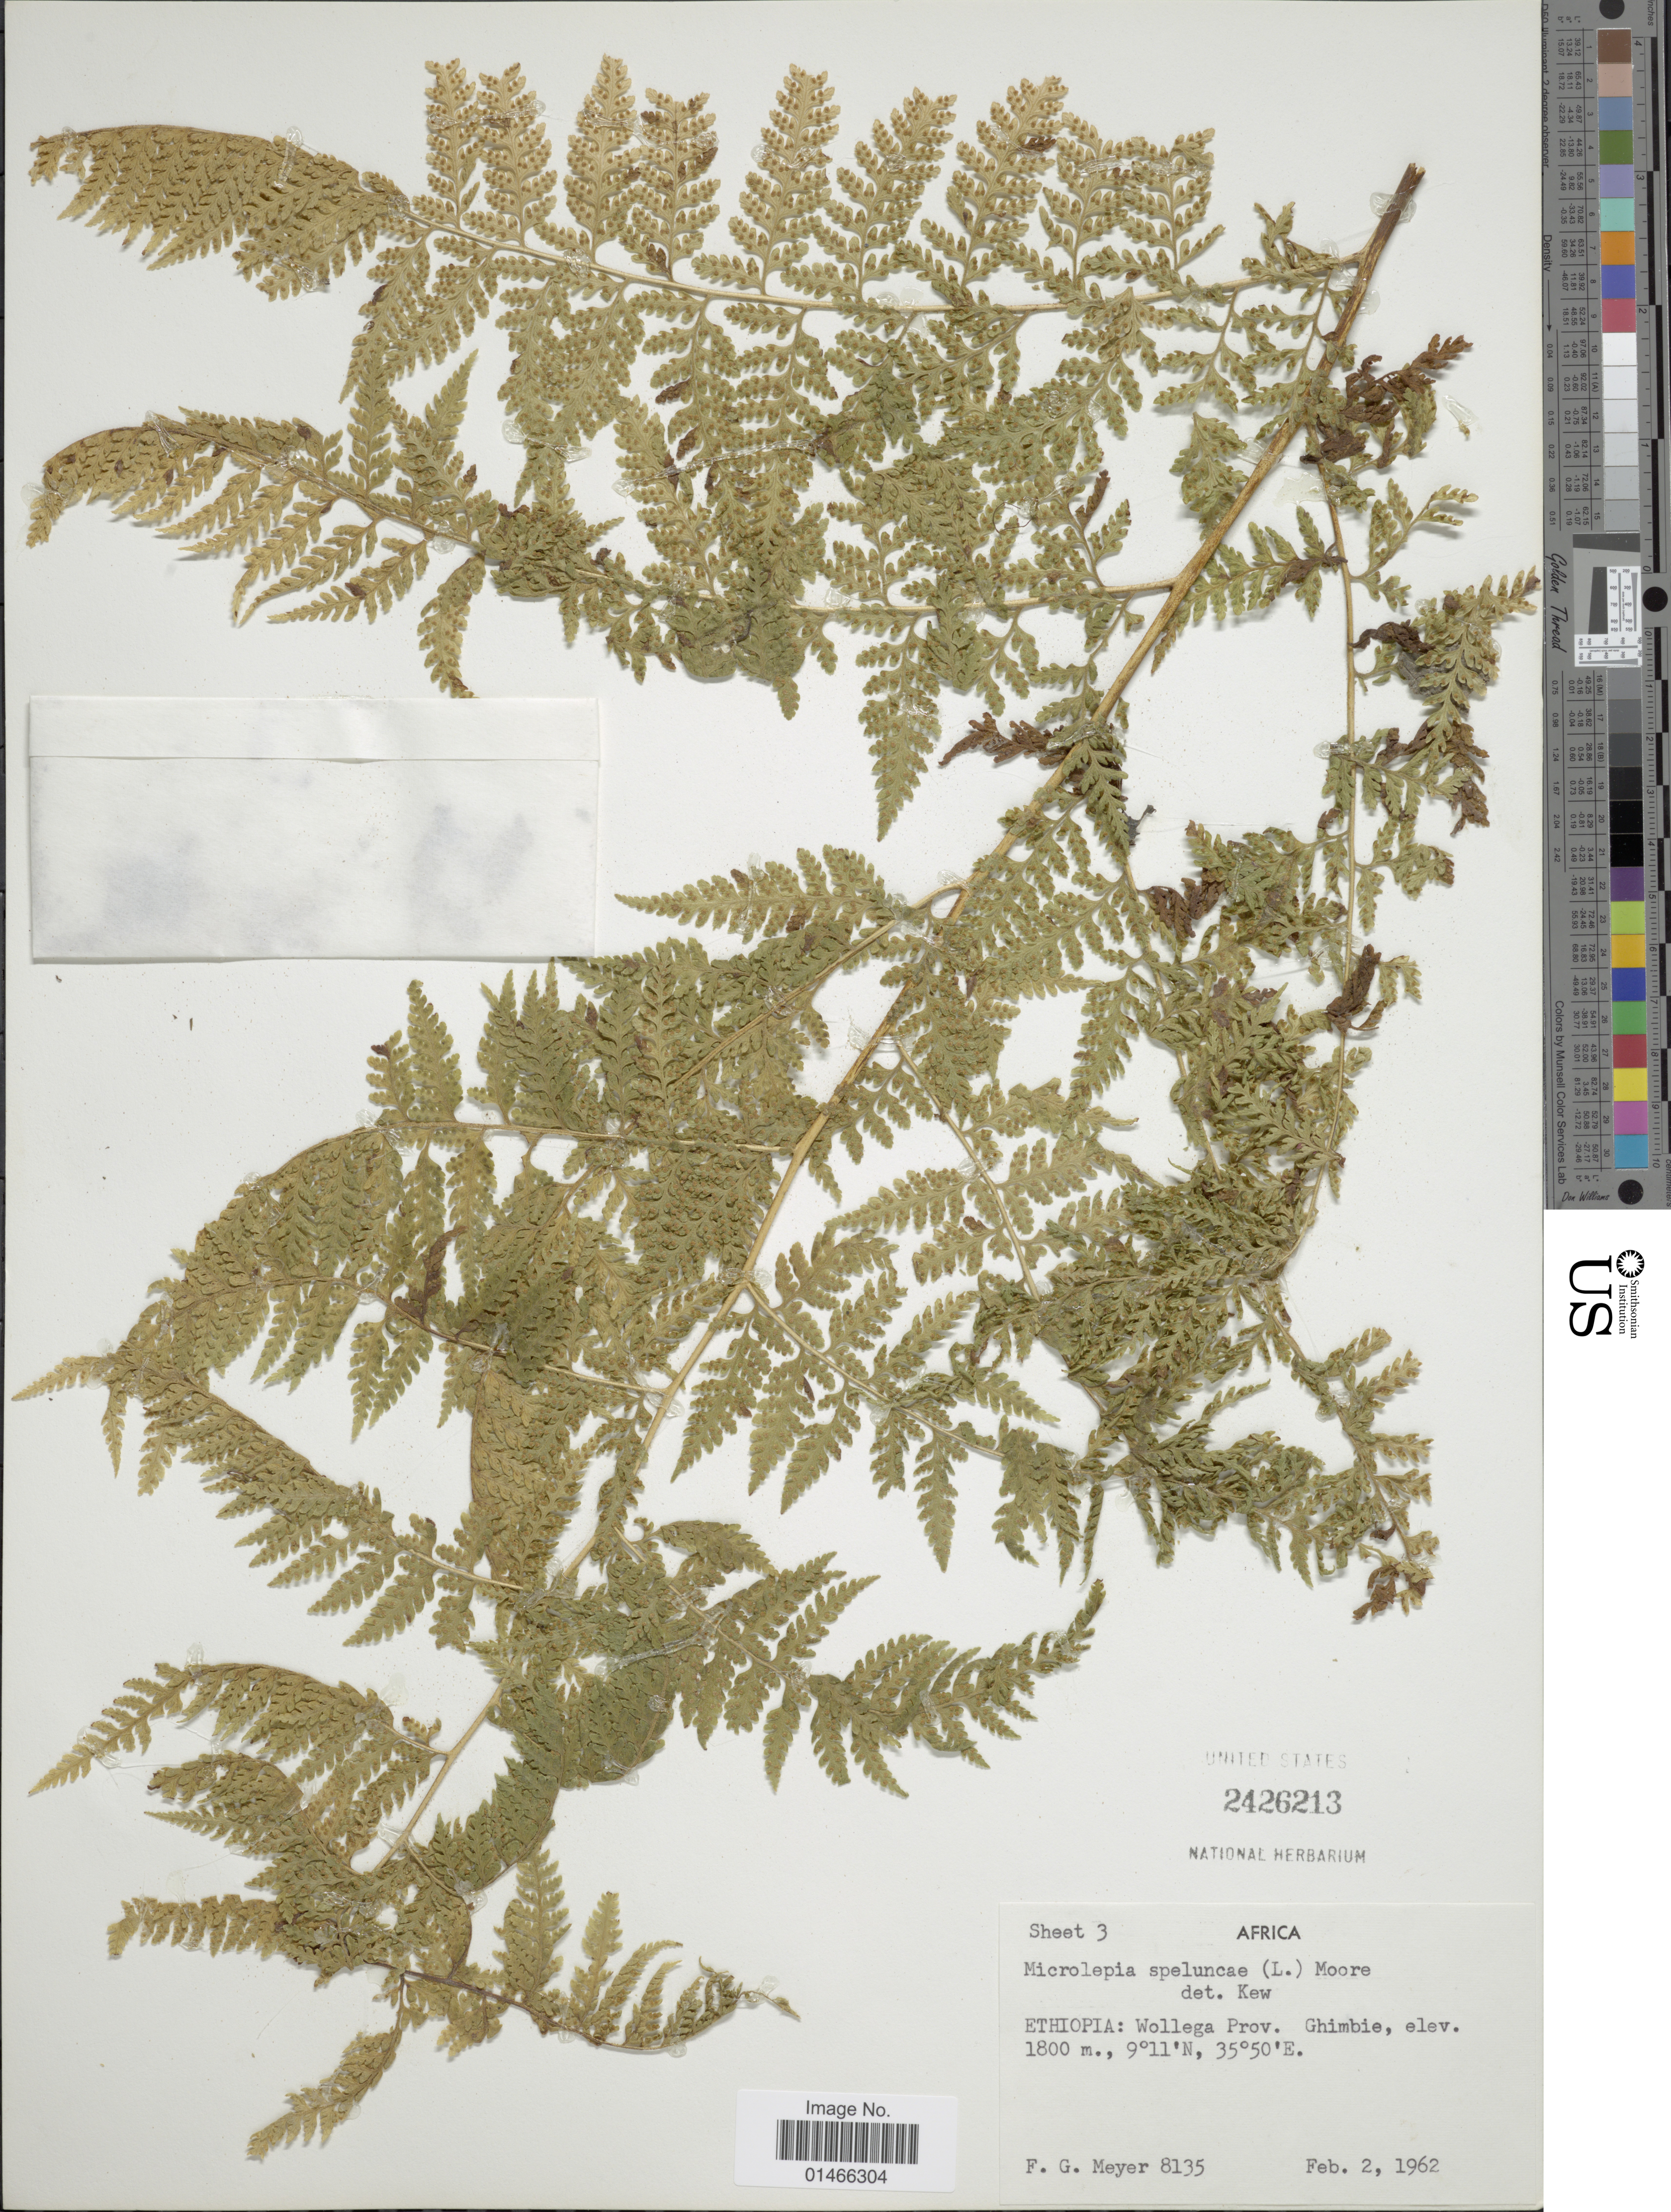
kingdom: Plantae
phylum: Tracheophyta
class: Polypodiopsida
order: Polypodiales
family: Dennstaedtiaceae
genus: Microlepia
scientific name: Microlepia speluncae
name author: (L.) T. Moore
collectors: F. G. Meyer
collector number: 8135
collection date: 1962-02-02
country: Ethiopia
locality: Wollega Prov. Ghimbie.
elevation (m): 1800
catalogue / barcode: US 2426213